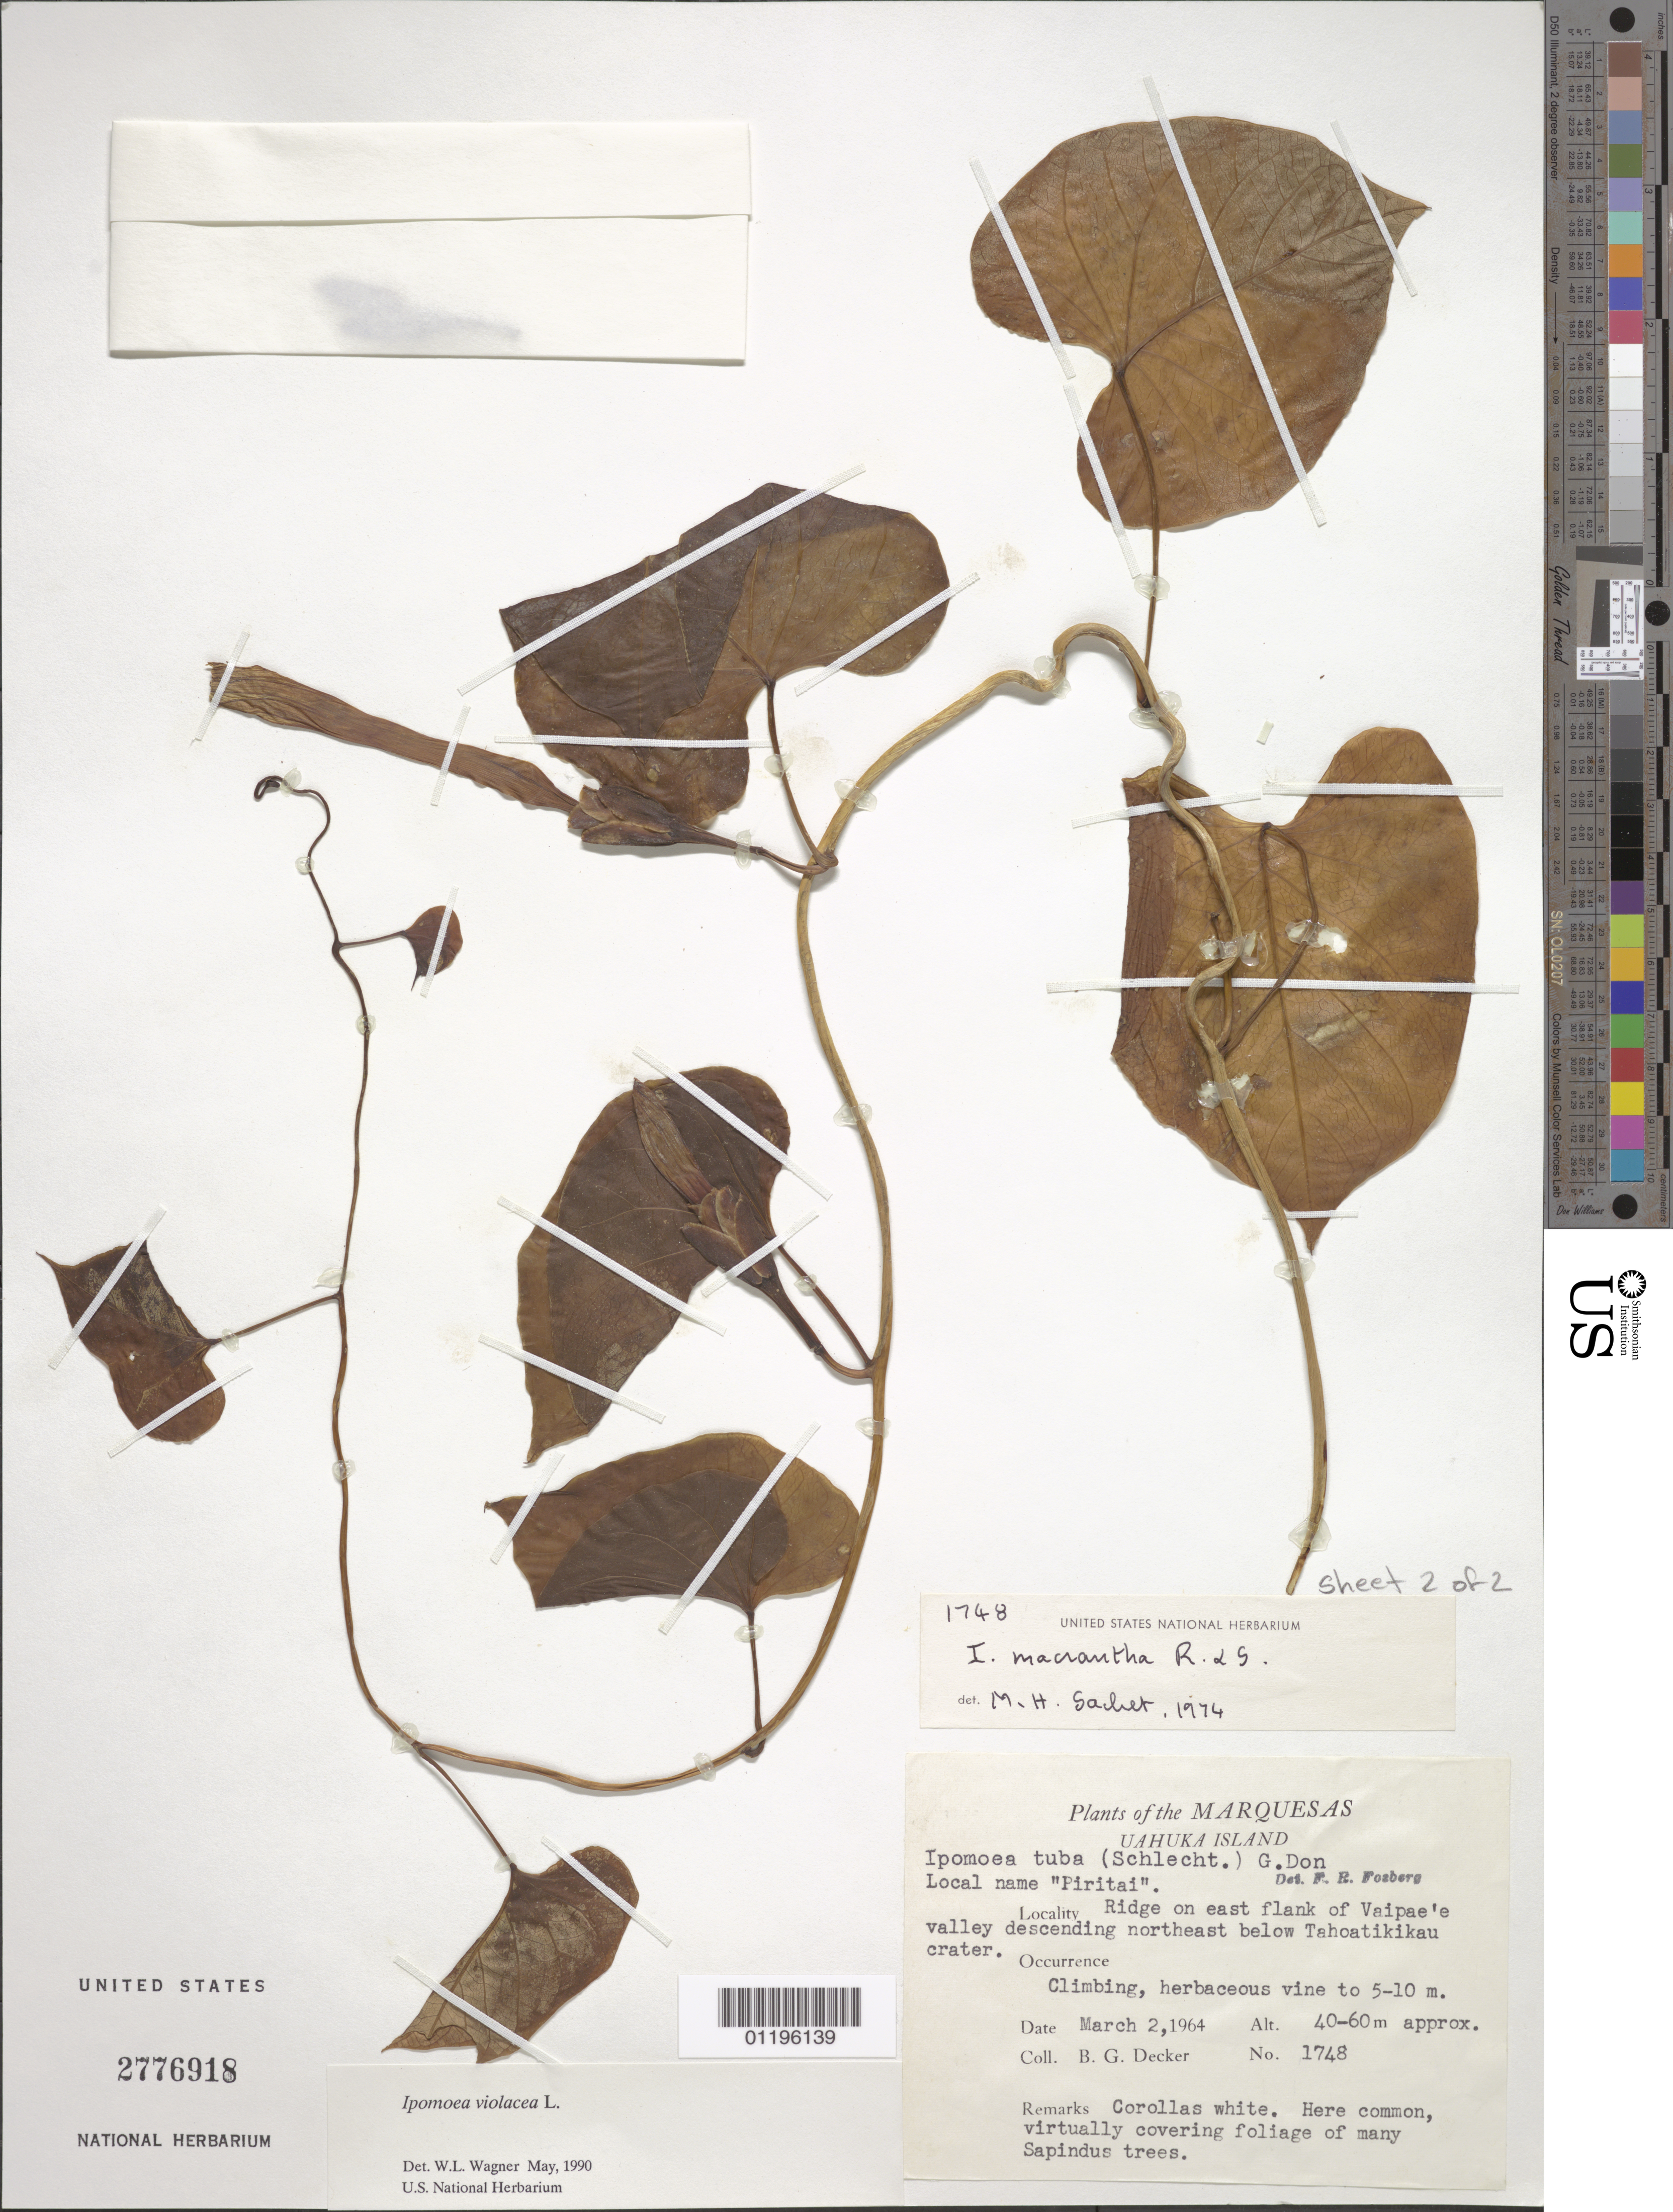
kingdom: Plantae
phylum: Tracheophyta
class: Magnoliopsida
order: Solanales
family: Convolvulaceae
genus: Ipomoea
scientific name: Ipomoea violacea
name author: L.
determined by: Wagner, W. L., (BOT), Smithsonian Institution - National Museum of Natural History (UNITED STATES)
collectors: B. G. Decker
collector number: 1748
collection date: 1964-03-02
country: French Polynesia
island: Ua Huka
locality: ridge on E flank of Vaipae'e Valley descending NE below Tahoatikikau crater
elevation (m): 40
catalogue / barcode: US 2776918